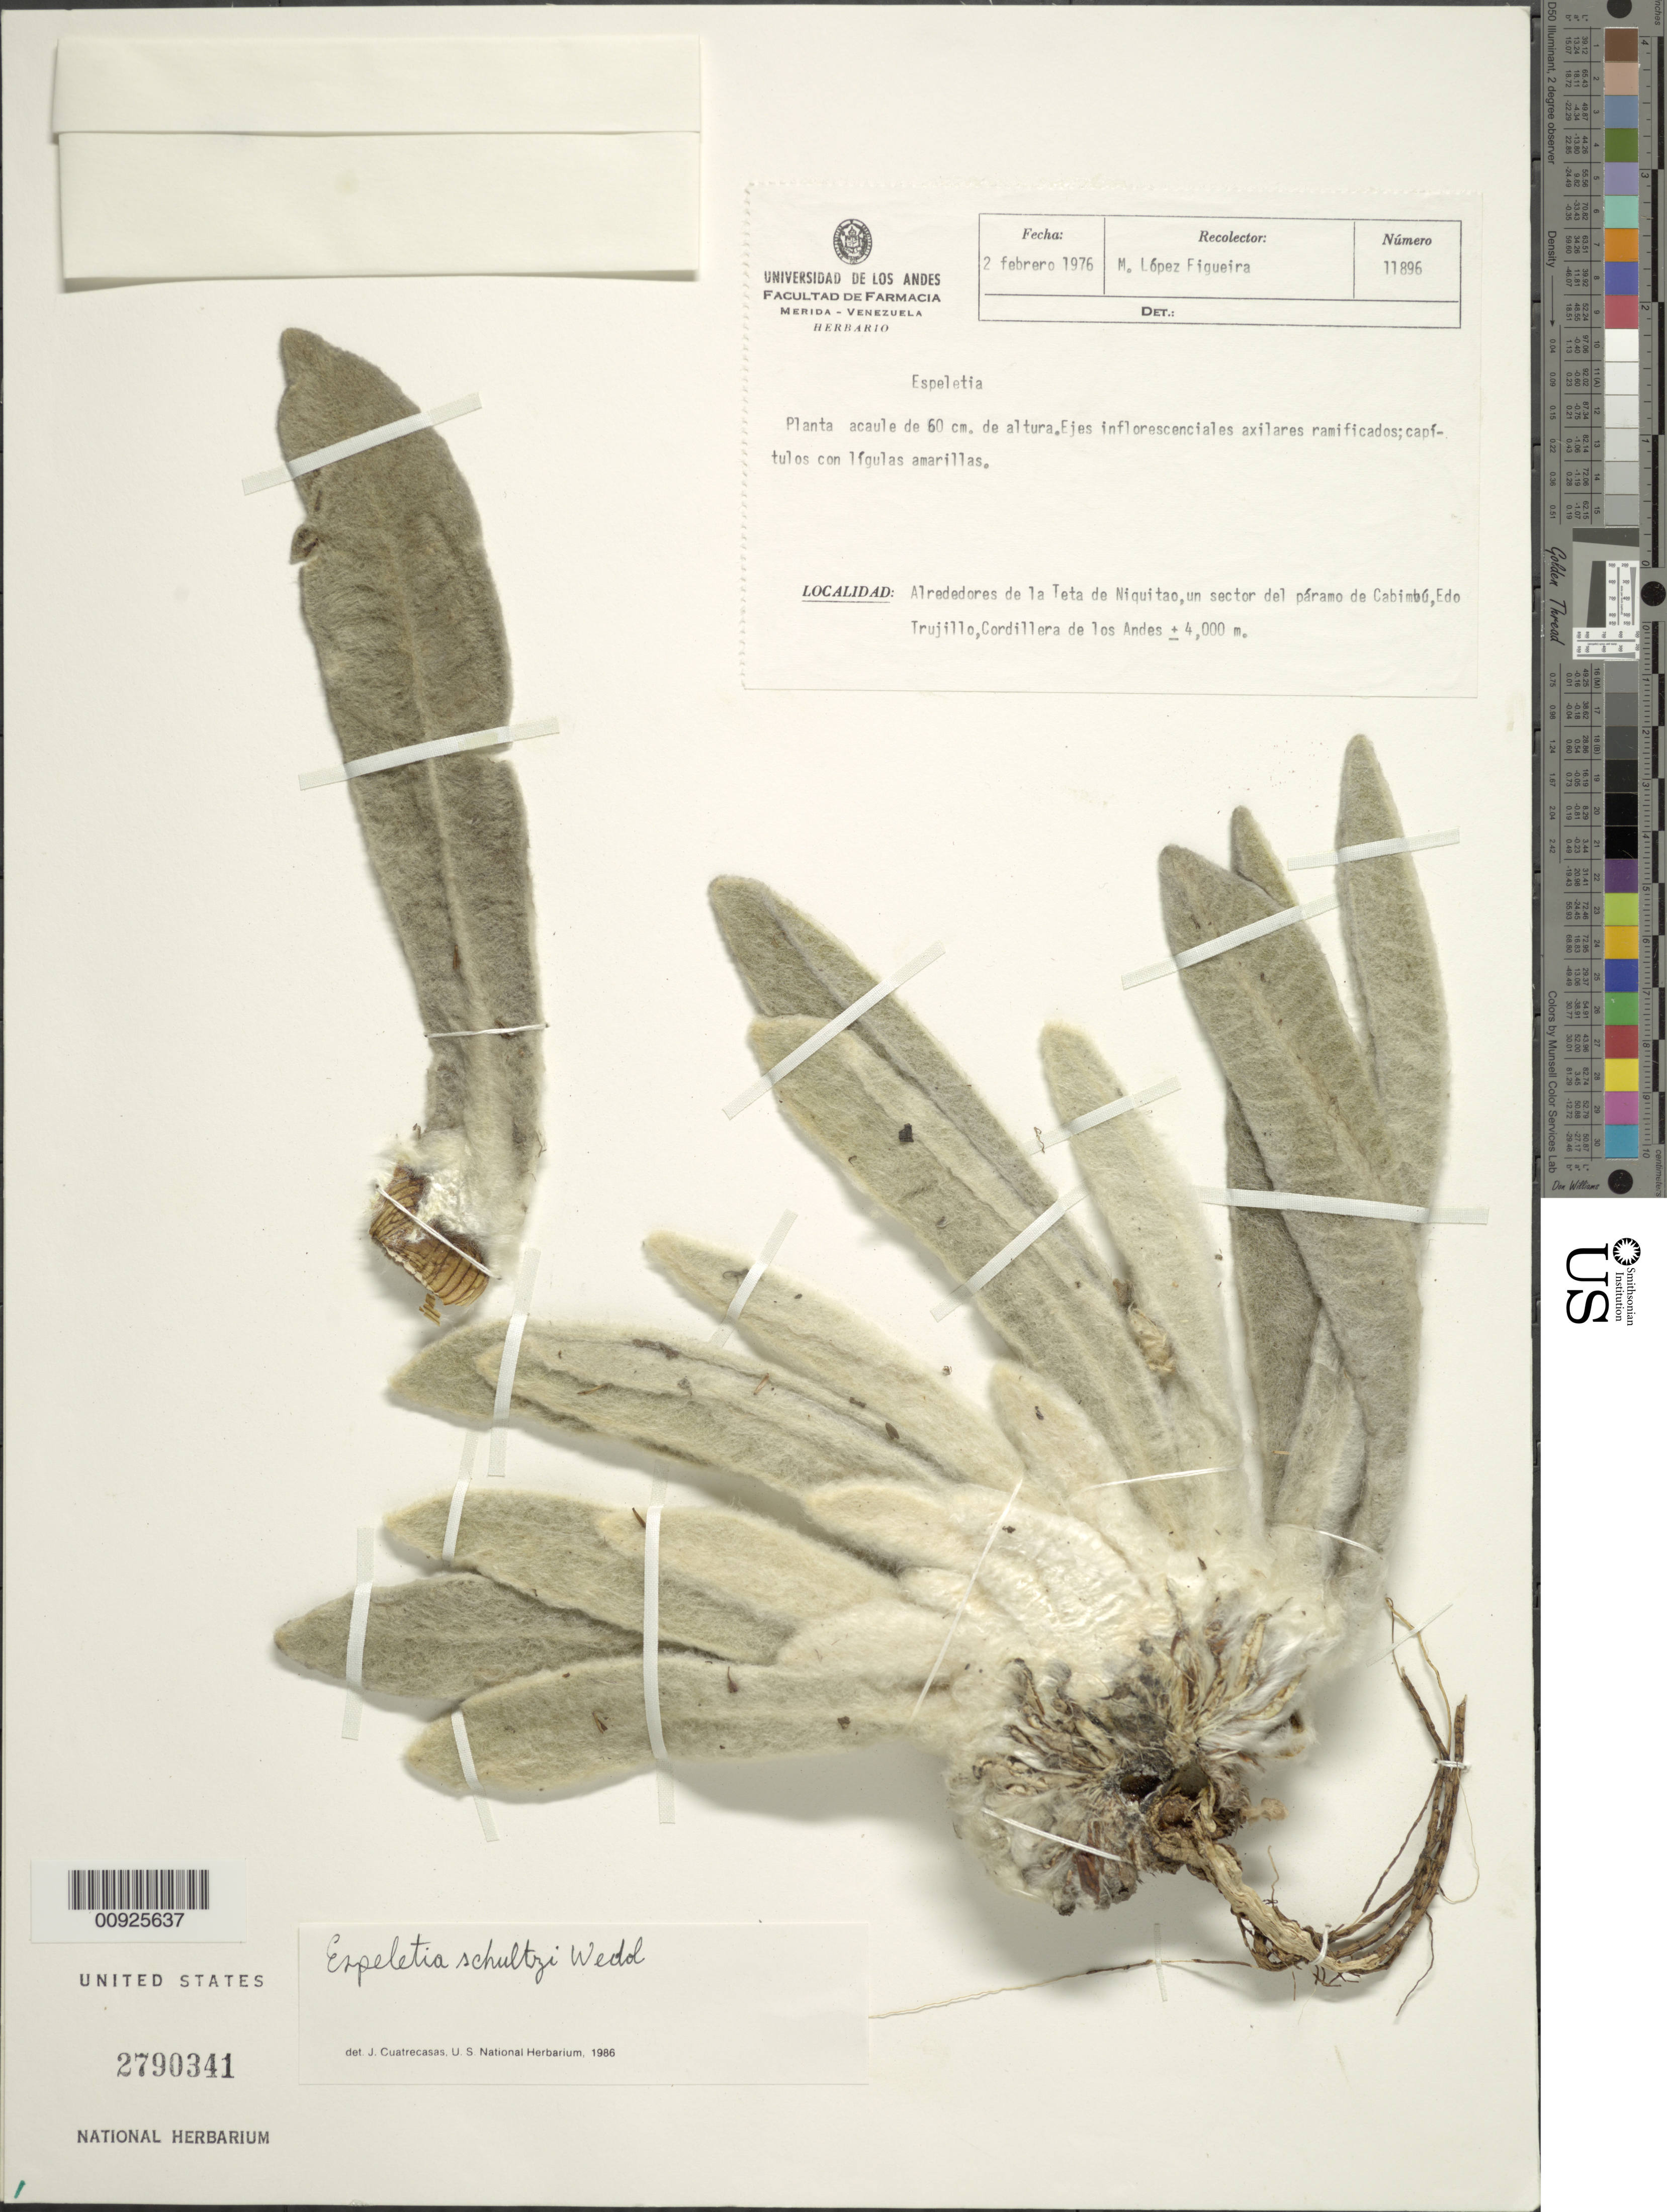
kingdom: Plantae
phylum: Tracheophyta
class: Magnoliopsida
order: Asterales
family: Asteraceae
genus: Espeletia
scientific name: Espeletia schultzii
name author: Wedd.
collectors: M. López Figueiras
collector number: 11896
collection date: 1976-02-02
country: Venezuela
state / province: Trujillo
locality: Páramo de Cabimbú. Alrededores de la Teta de Niquitao, un sector del páramo de Cabimbú.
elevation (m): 4000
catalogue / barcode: US 2790341